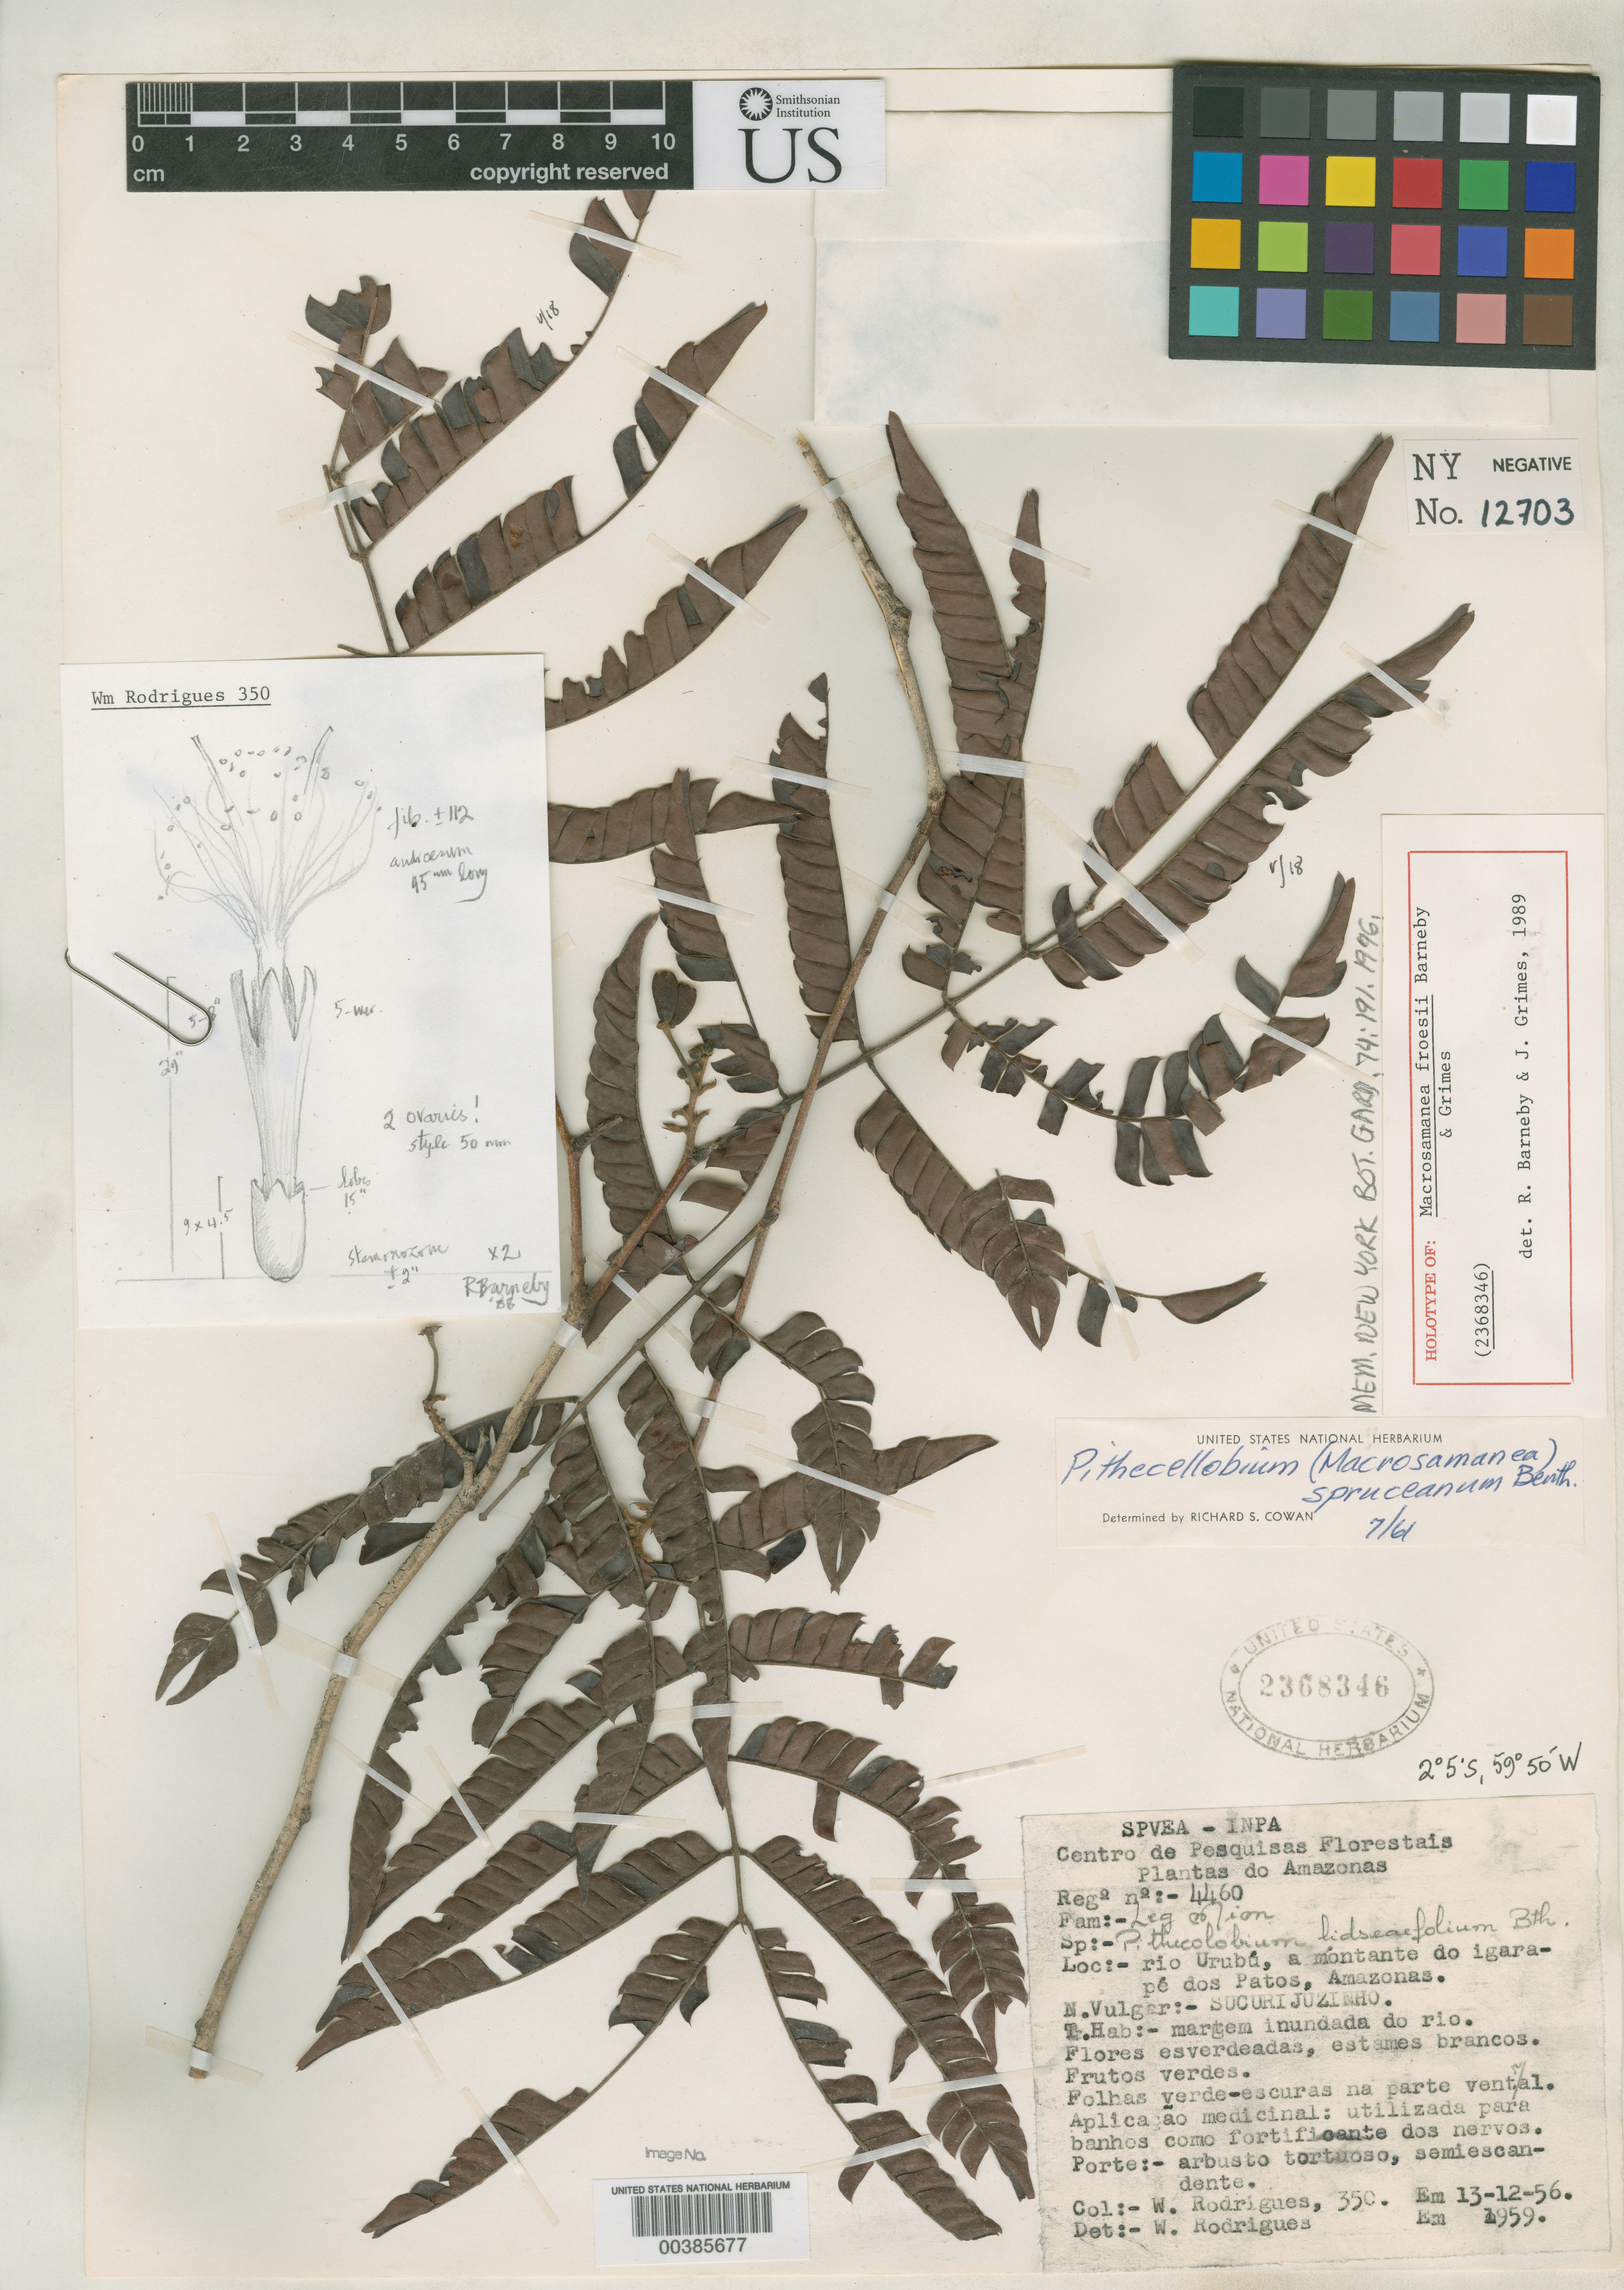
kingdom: Plantae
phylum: Tracheophyta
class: Magnoliopsida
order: Fabales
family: Fabaceae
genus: Macrosamanea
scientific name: Macrosamanea froesii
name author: Barneby & J.W. Grimes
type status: Isotype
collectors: W. A. Rodrigues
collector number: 350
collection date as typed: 13 Dec 1956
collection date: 1956-12-13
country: Brazil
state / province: Amazonas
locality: Rio Urubu, a montante do Igarape dos Patos.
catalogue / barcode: US 2368346